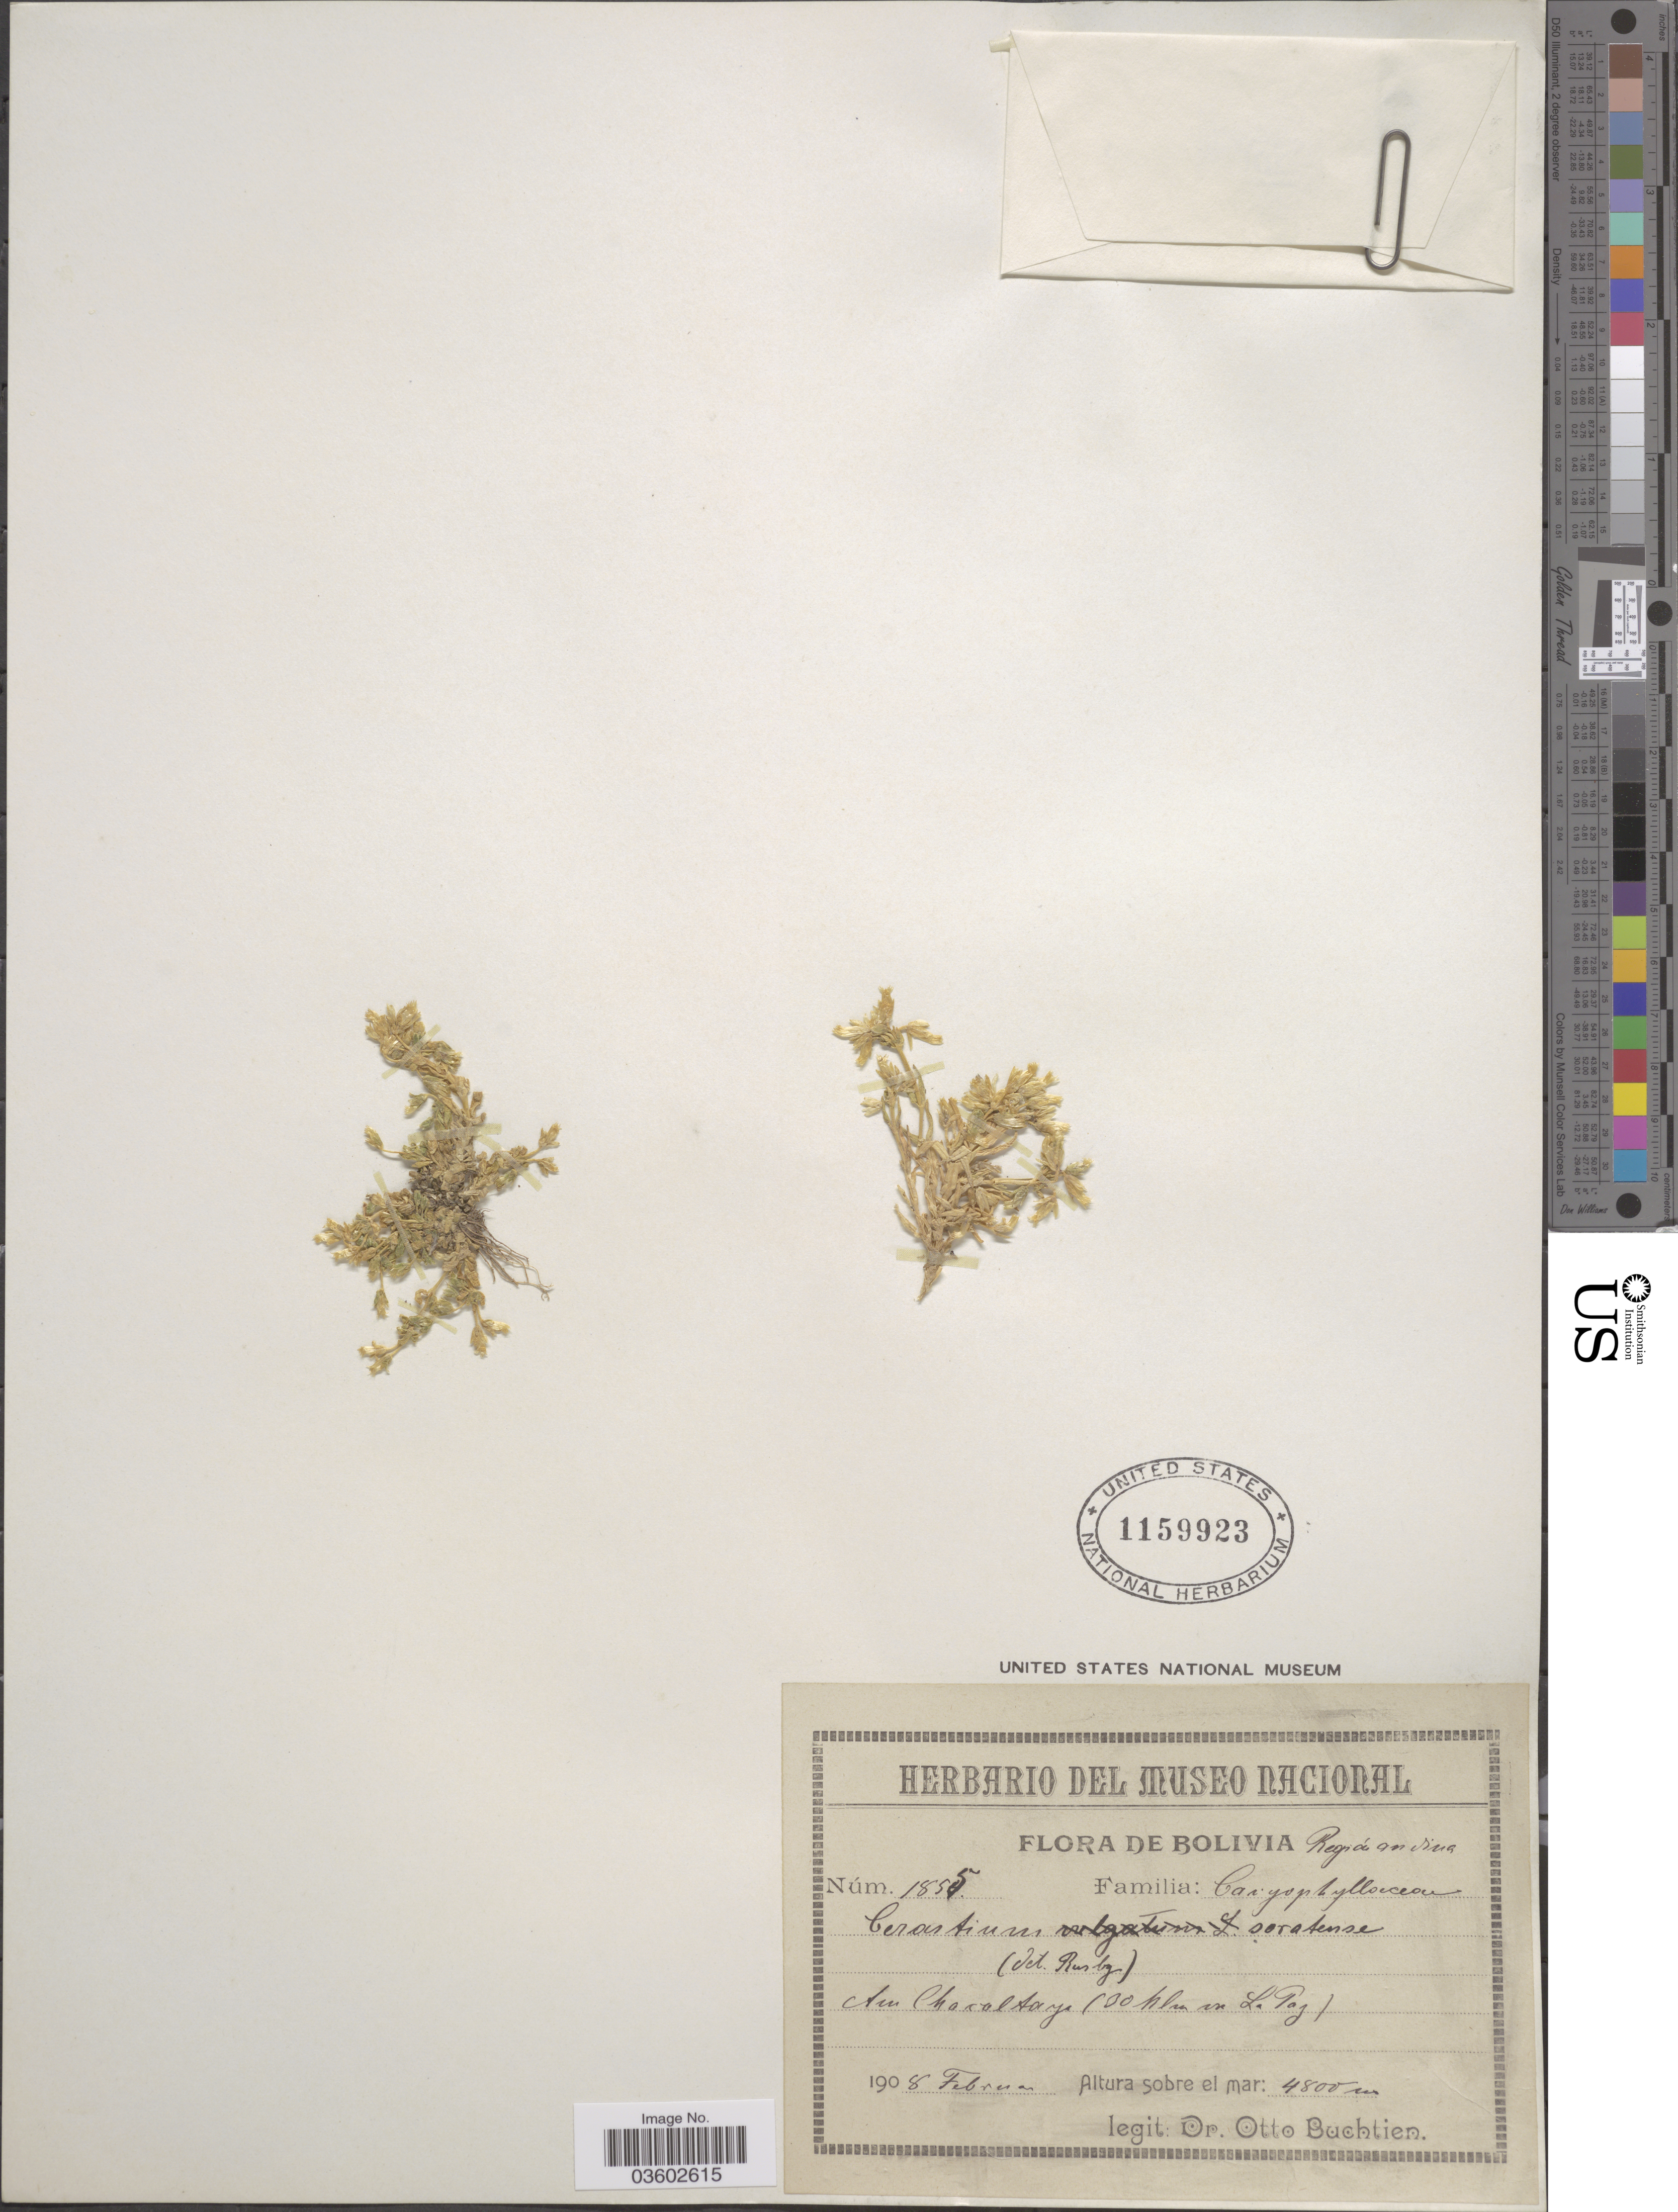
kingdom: Plantae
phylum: Tracheophyta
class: Magnoliopsida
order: Caryophyllales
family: Caryophyllaceae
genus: Cerastium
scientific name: Cerastium soratense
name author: Rohrb.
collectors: O. Buchtien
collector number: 1855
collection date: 1908-02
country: Bolivia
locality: Región andina. Am Chacaltaya (30 klm de La Paz).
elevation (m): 4800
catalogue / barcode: US 1159923